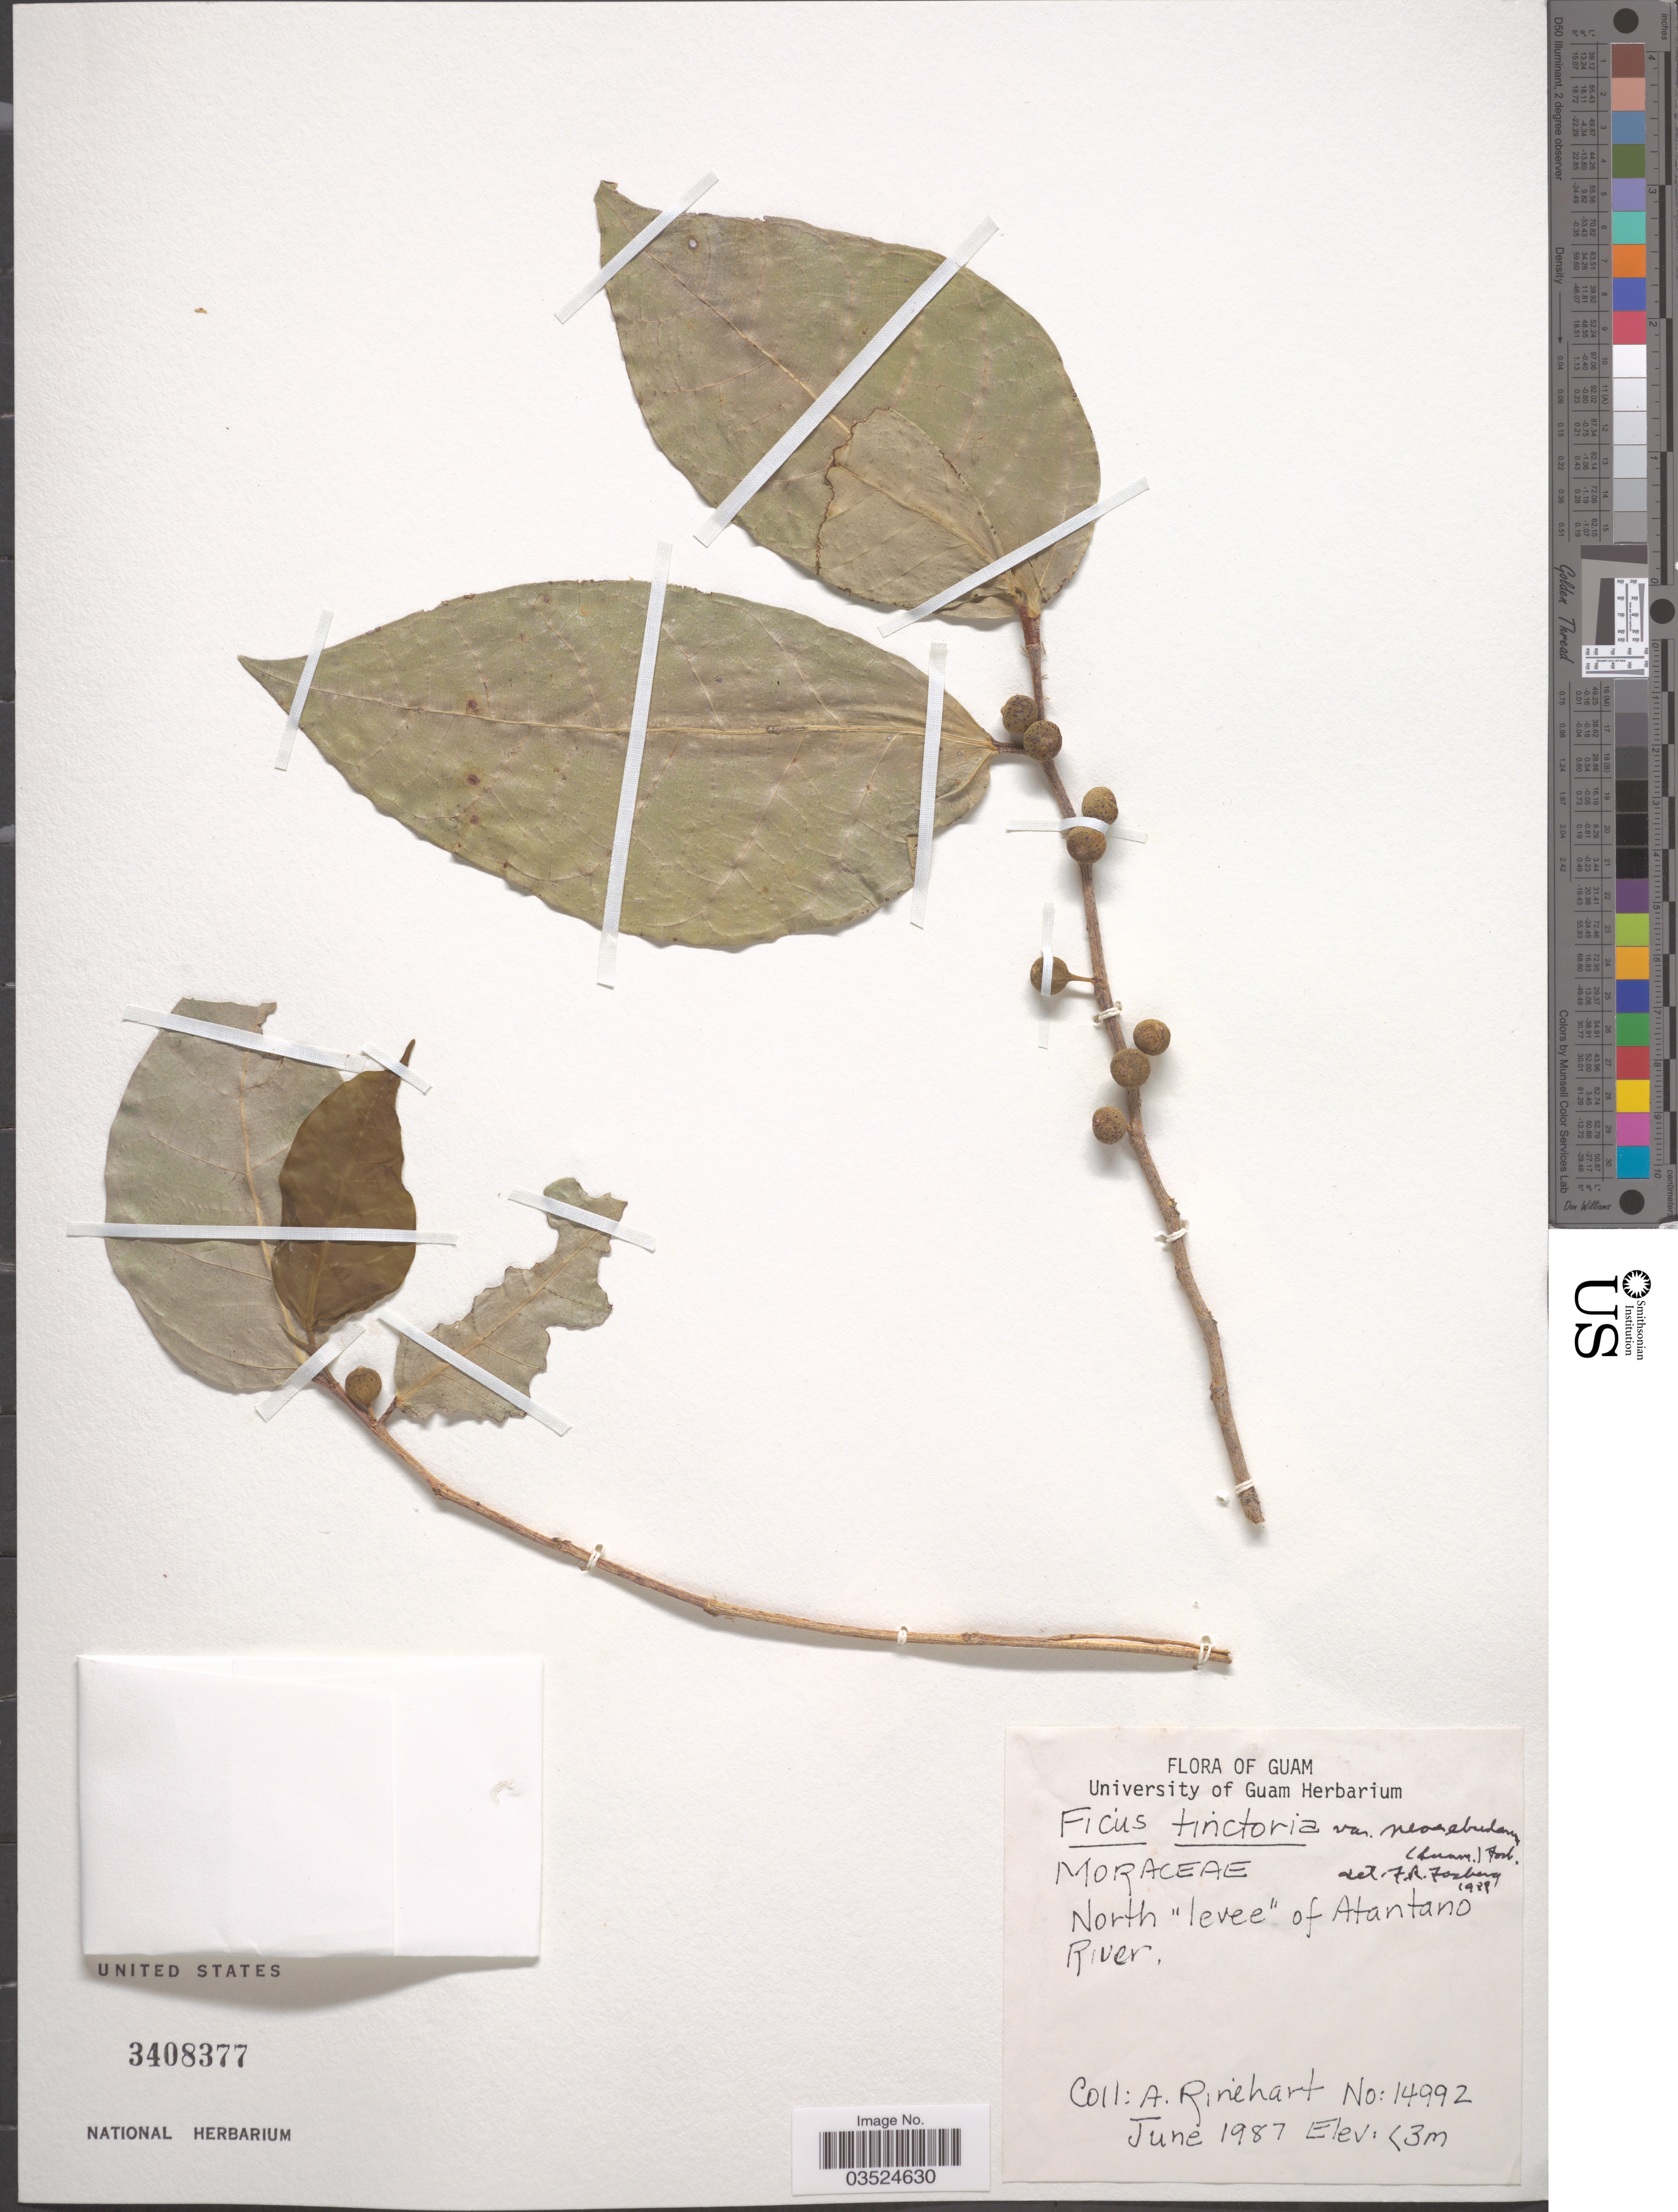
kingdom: Plantae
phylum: Tracheophyta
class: Magnoliopsida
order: Rosales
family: Moraceae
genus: Ficus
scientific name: Ficus tinctoria var. neoebudarum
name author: (Summerh.) Fosberg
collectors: A. Rinehart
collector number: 14992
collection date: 1987-06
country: Guam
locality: North "levee" of Atantano River.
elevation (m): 3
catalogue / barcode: US 3408377